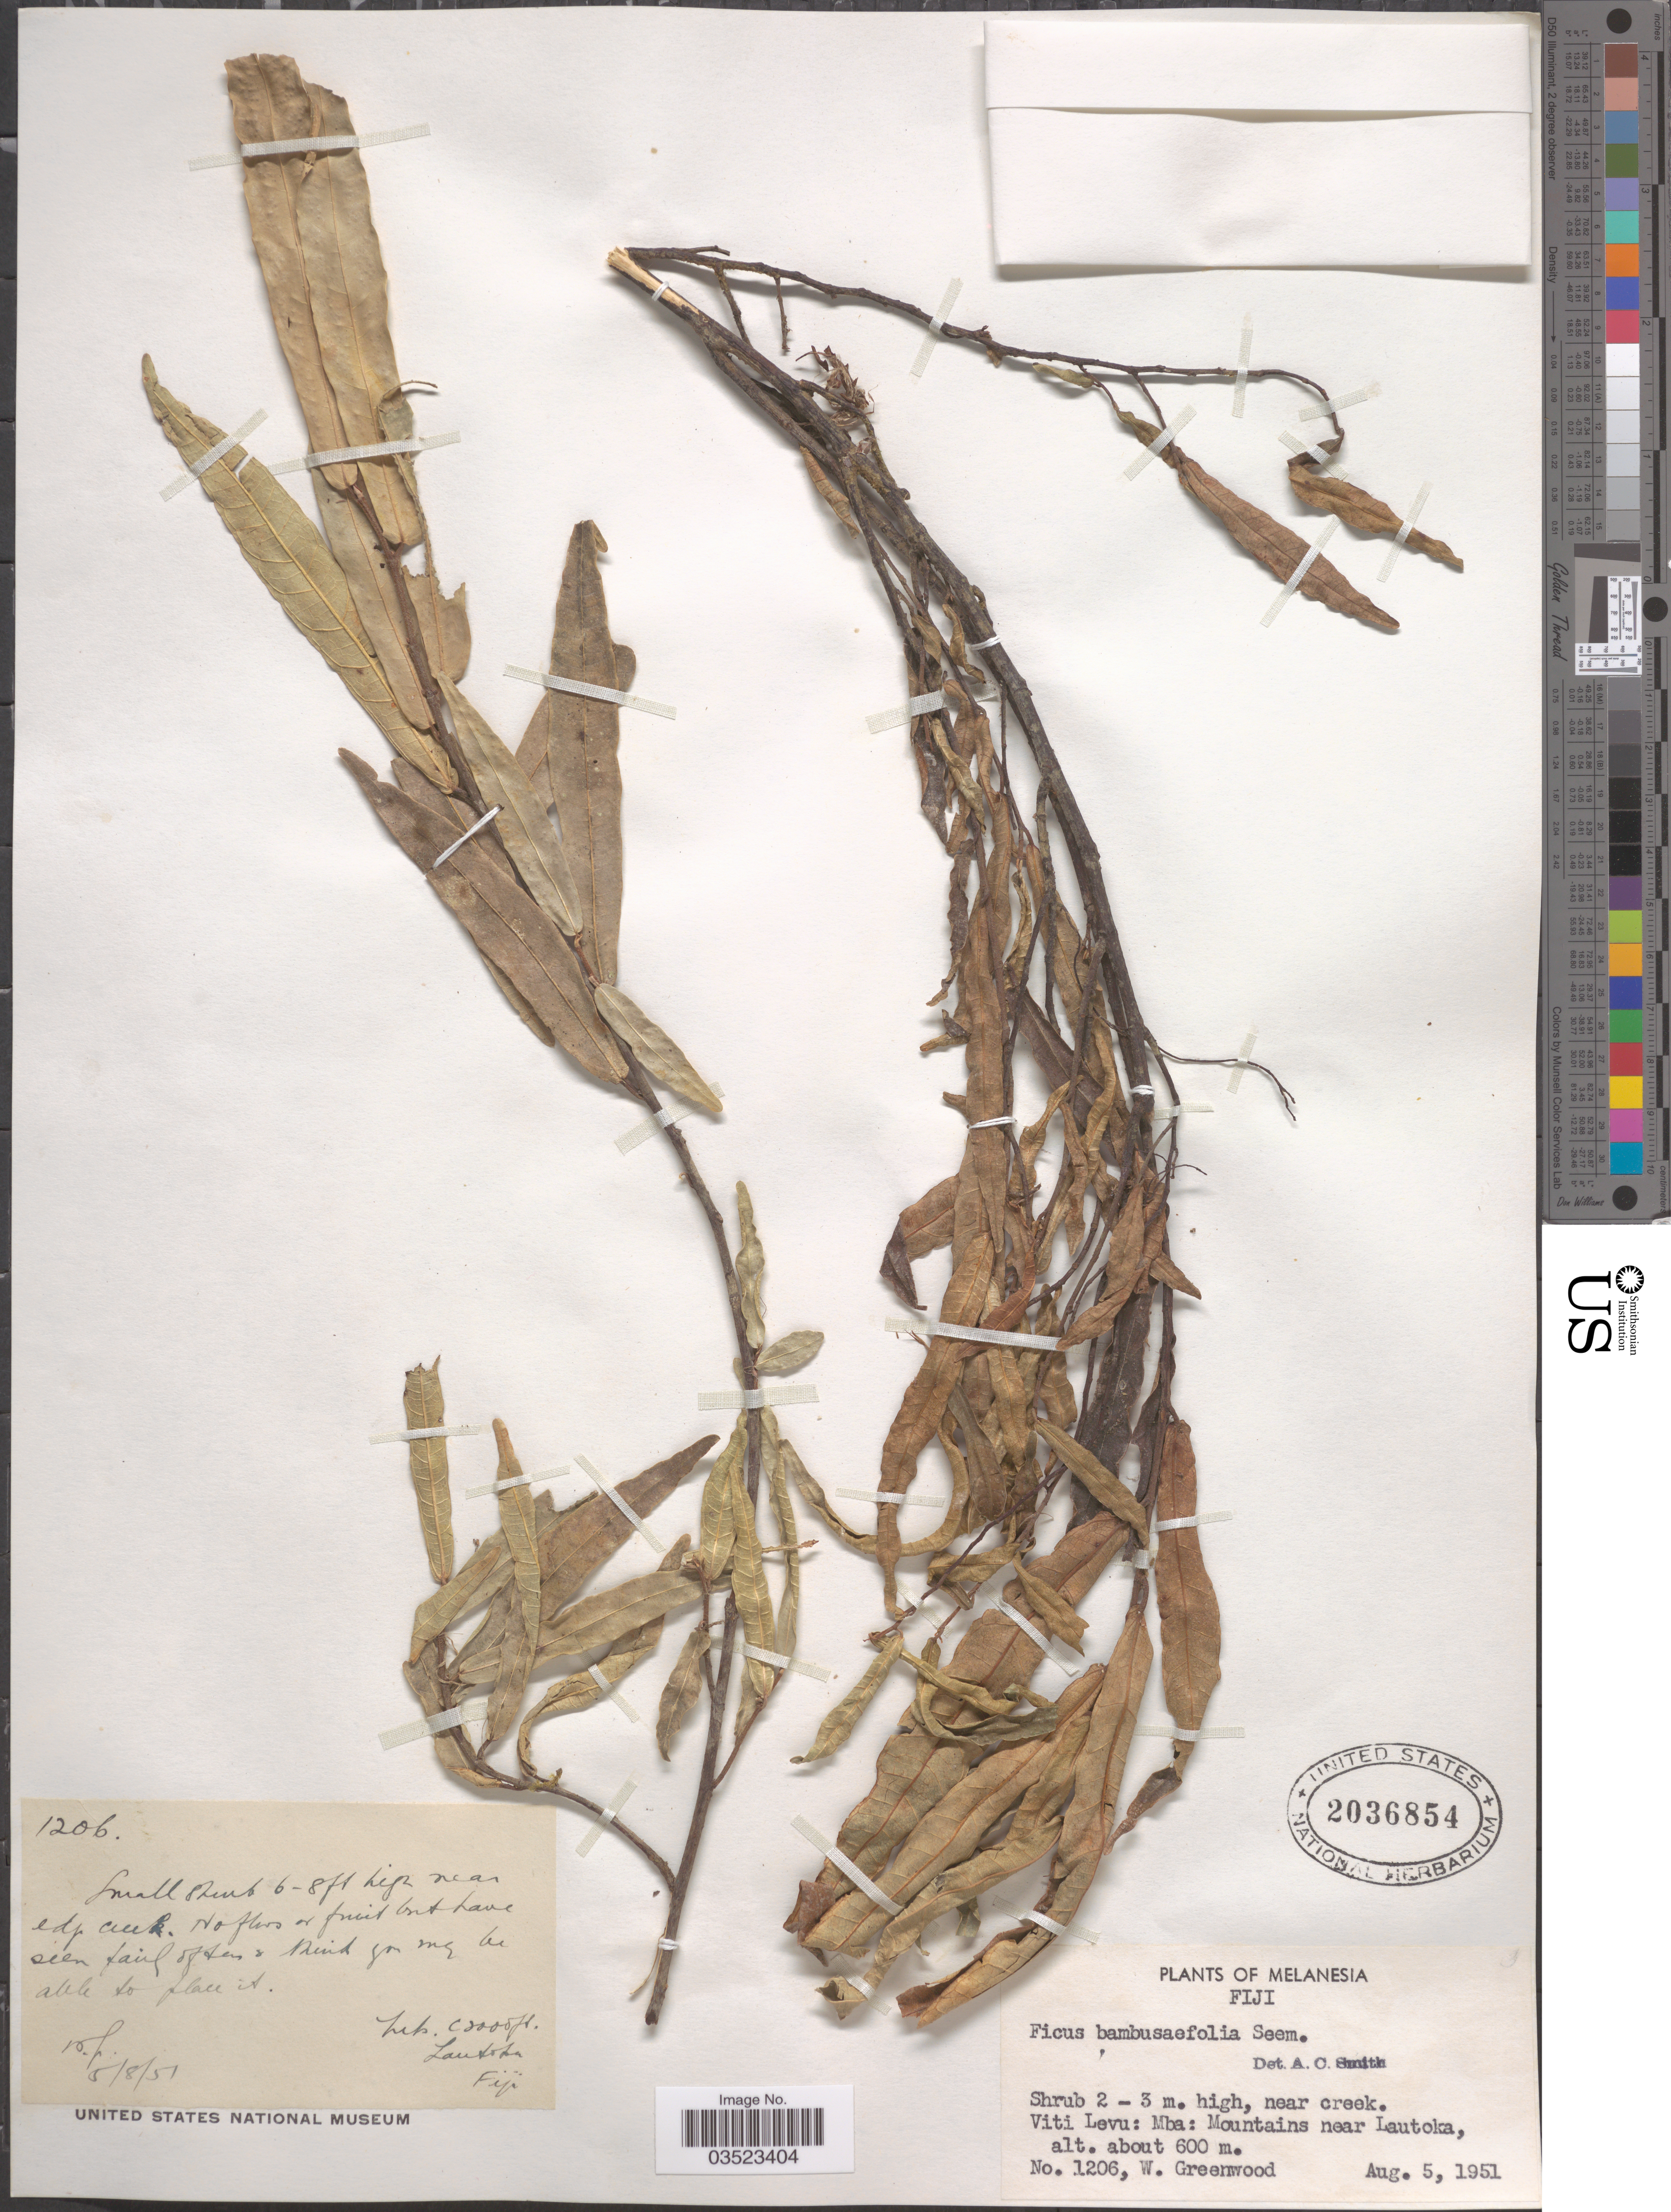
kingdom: Plantae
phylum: Tracheophyta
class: Magnoliopsida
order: Rosales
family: Moraceae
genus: Ficus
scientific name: Ficus bambusaefolia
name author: Seem.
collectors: W. Greenwood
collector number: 1206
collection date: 1951-08-05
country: Fiji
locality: Viti Levu: Mba: Mountains near Lautoka. Near edge creek.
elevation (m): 600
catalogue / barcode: US 2036854